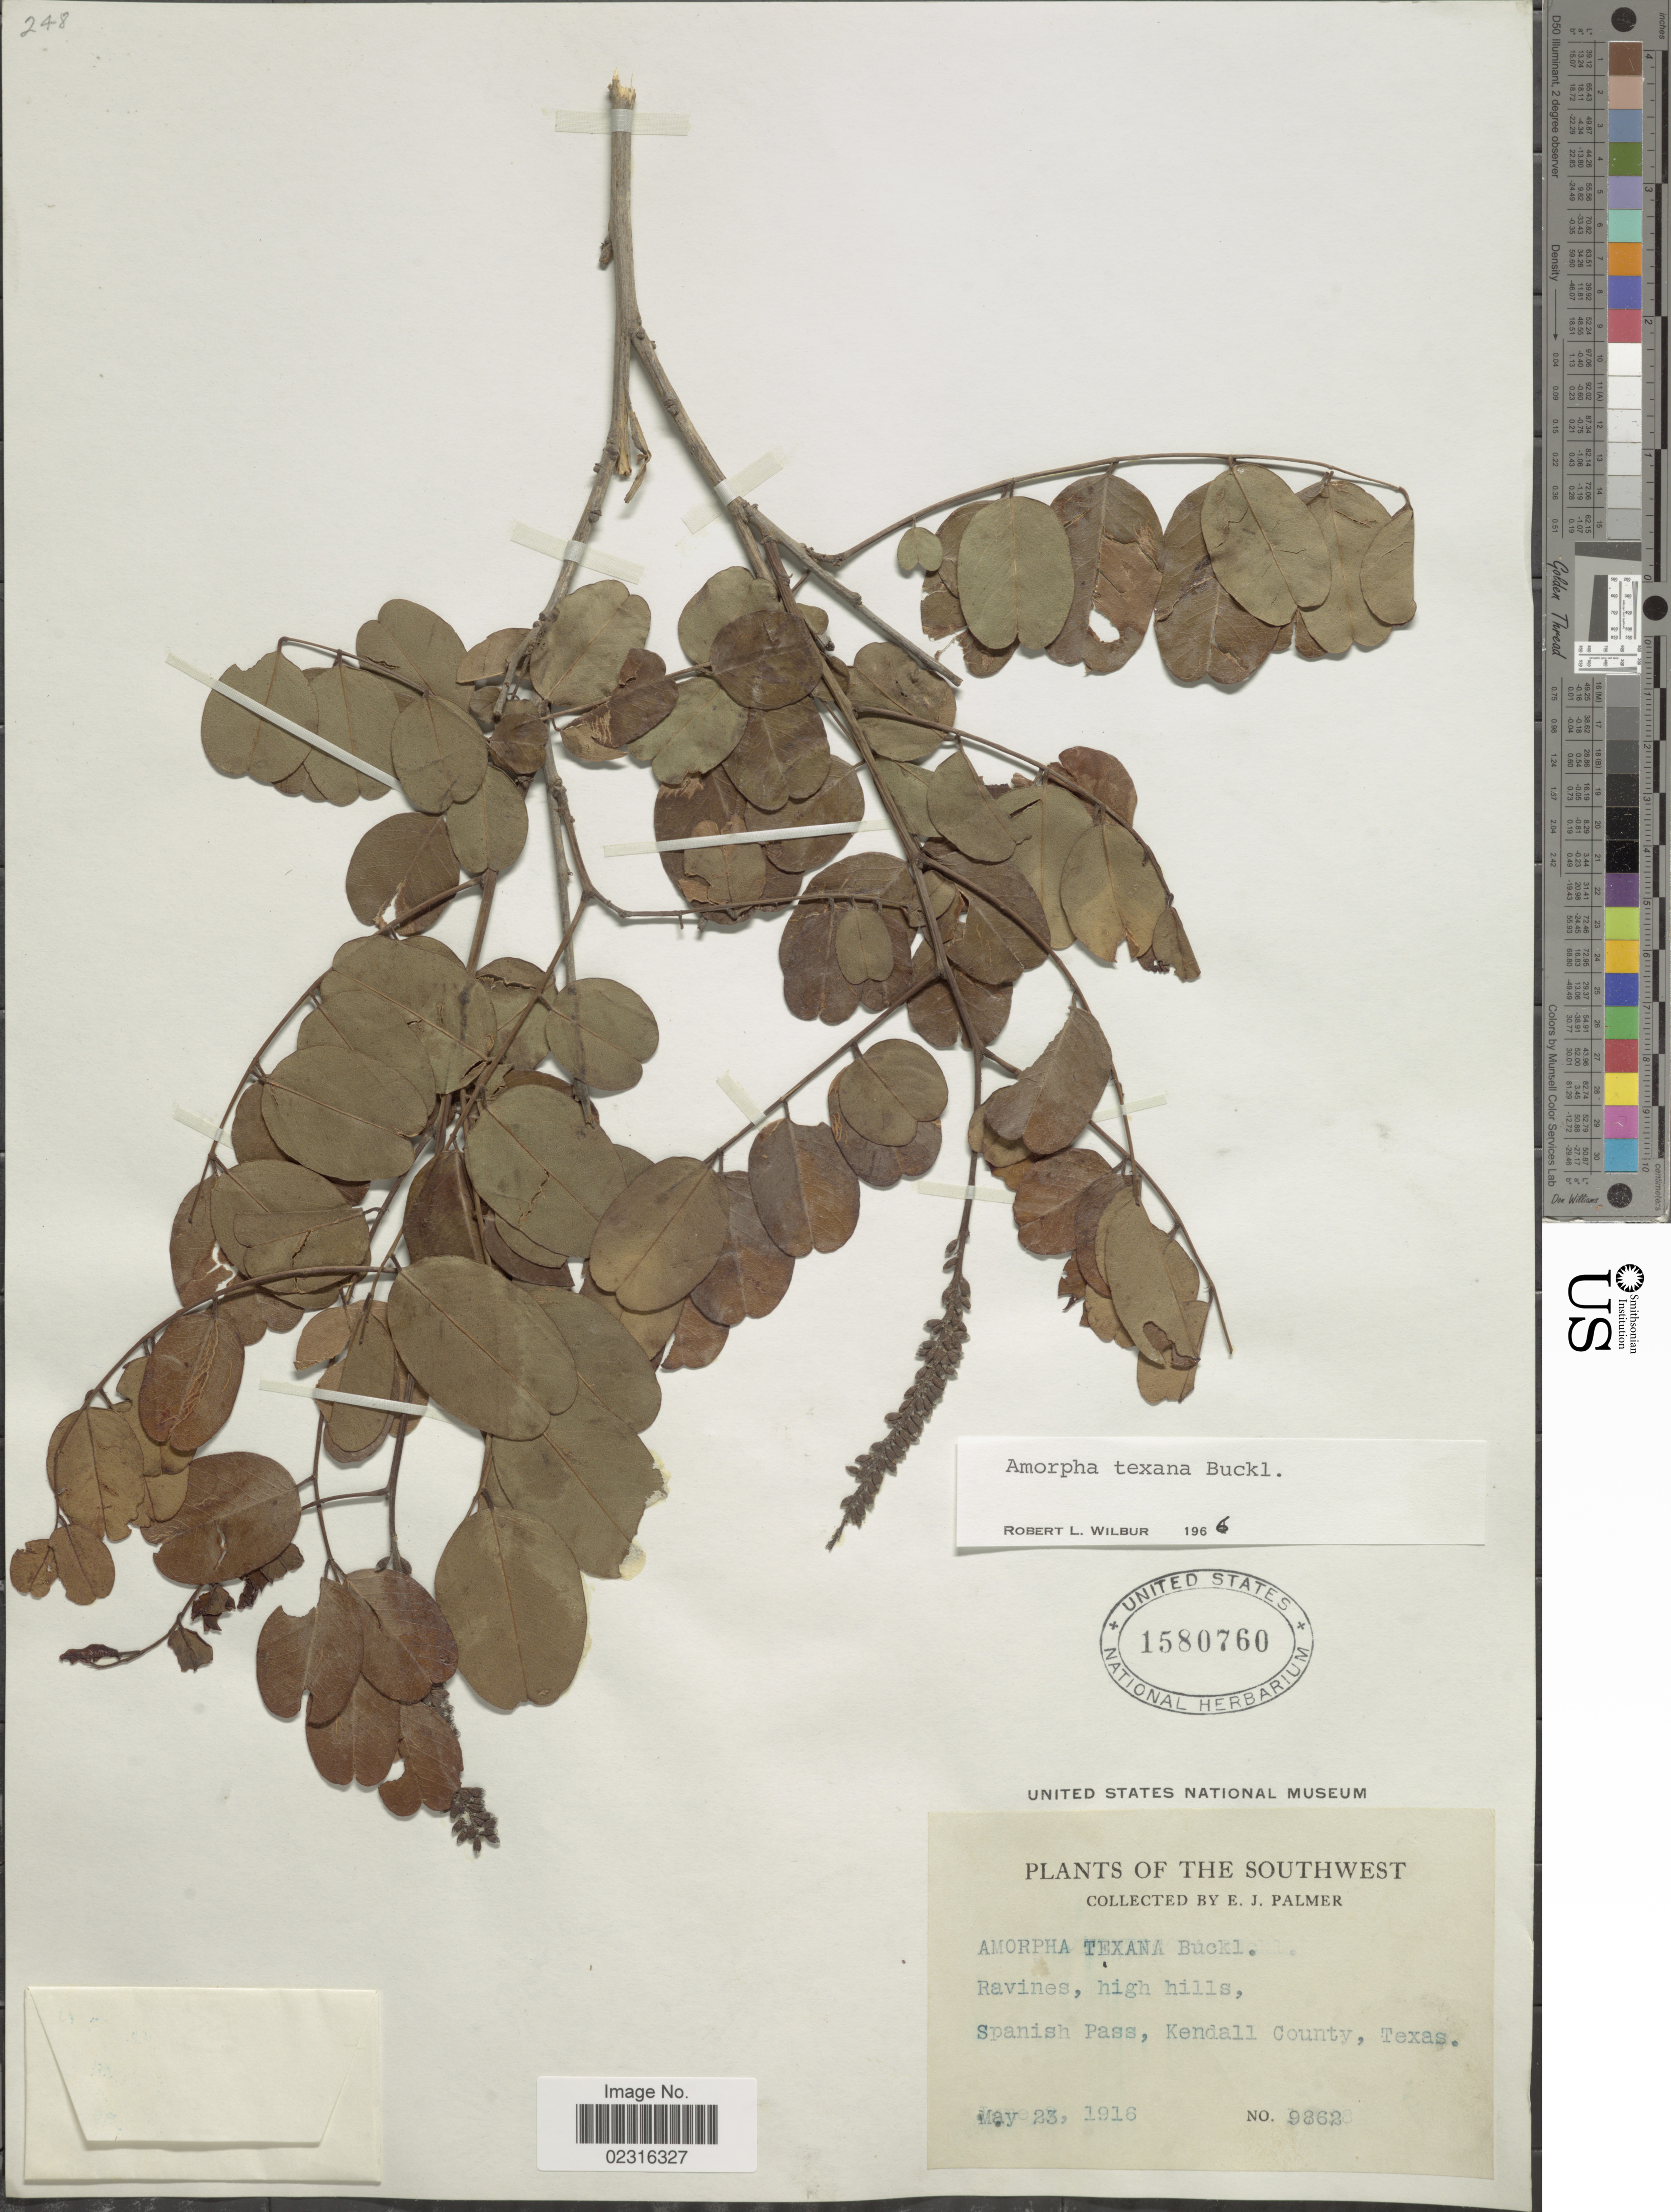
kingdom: Plantae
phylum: Tracheophyta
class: Magnoliopsida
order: Fabales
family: Fabaceae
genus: Amorpha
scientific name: Amorpha texana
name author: Buckley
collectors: E. J. Palmer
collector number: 9862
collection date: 1916-05-23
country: United States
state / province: Texas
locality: The Southwest, Spanish Pass, Kendall County.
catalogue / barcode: US 1580760